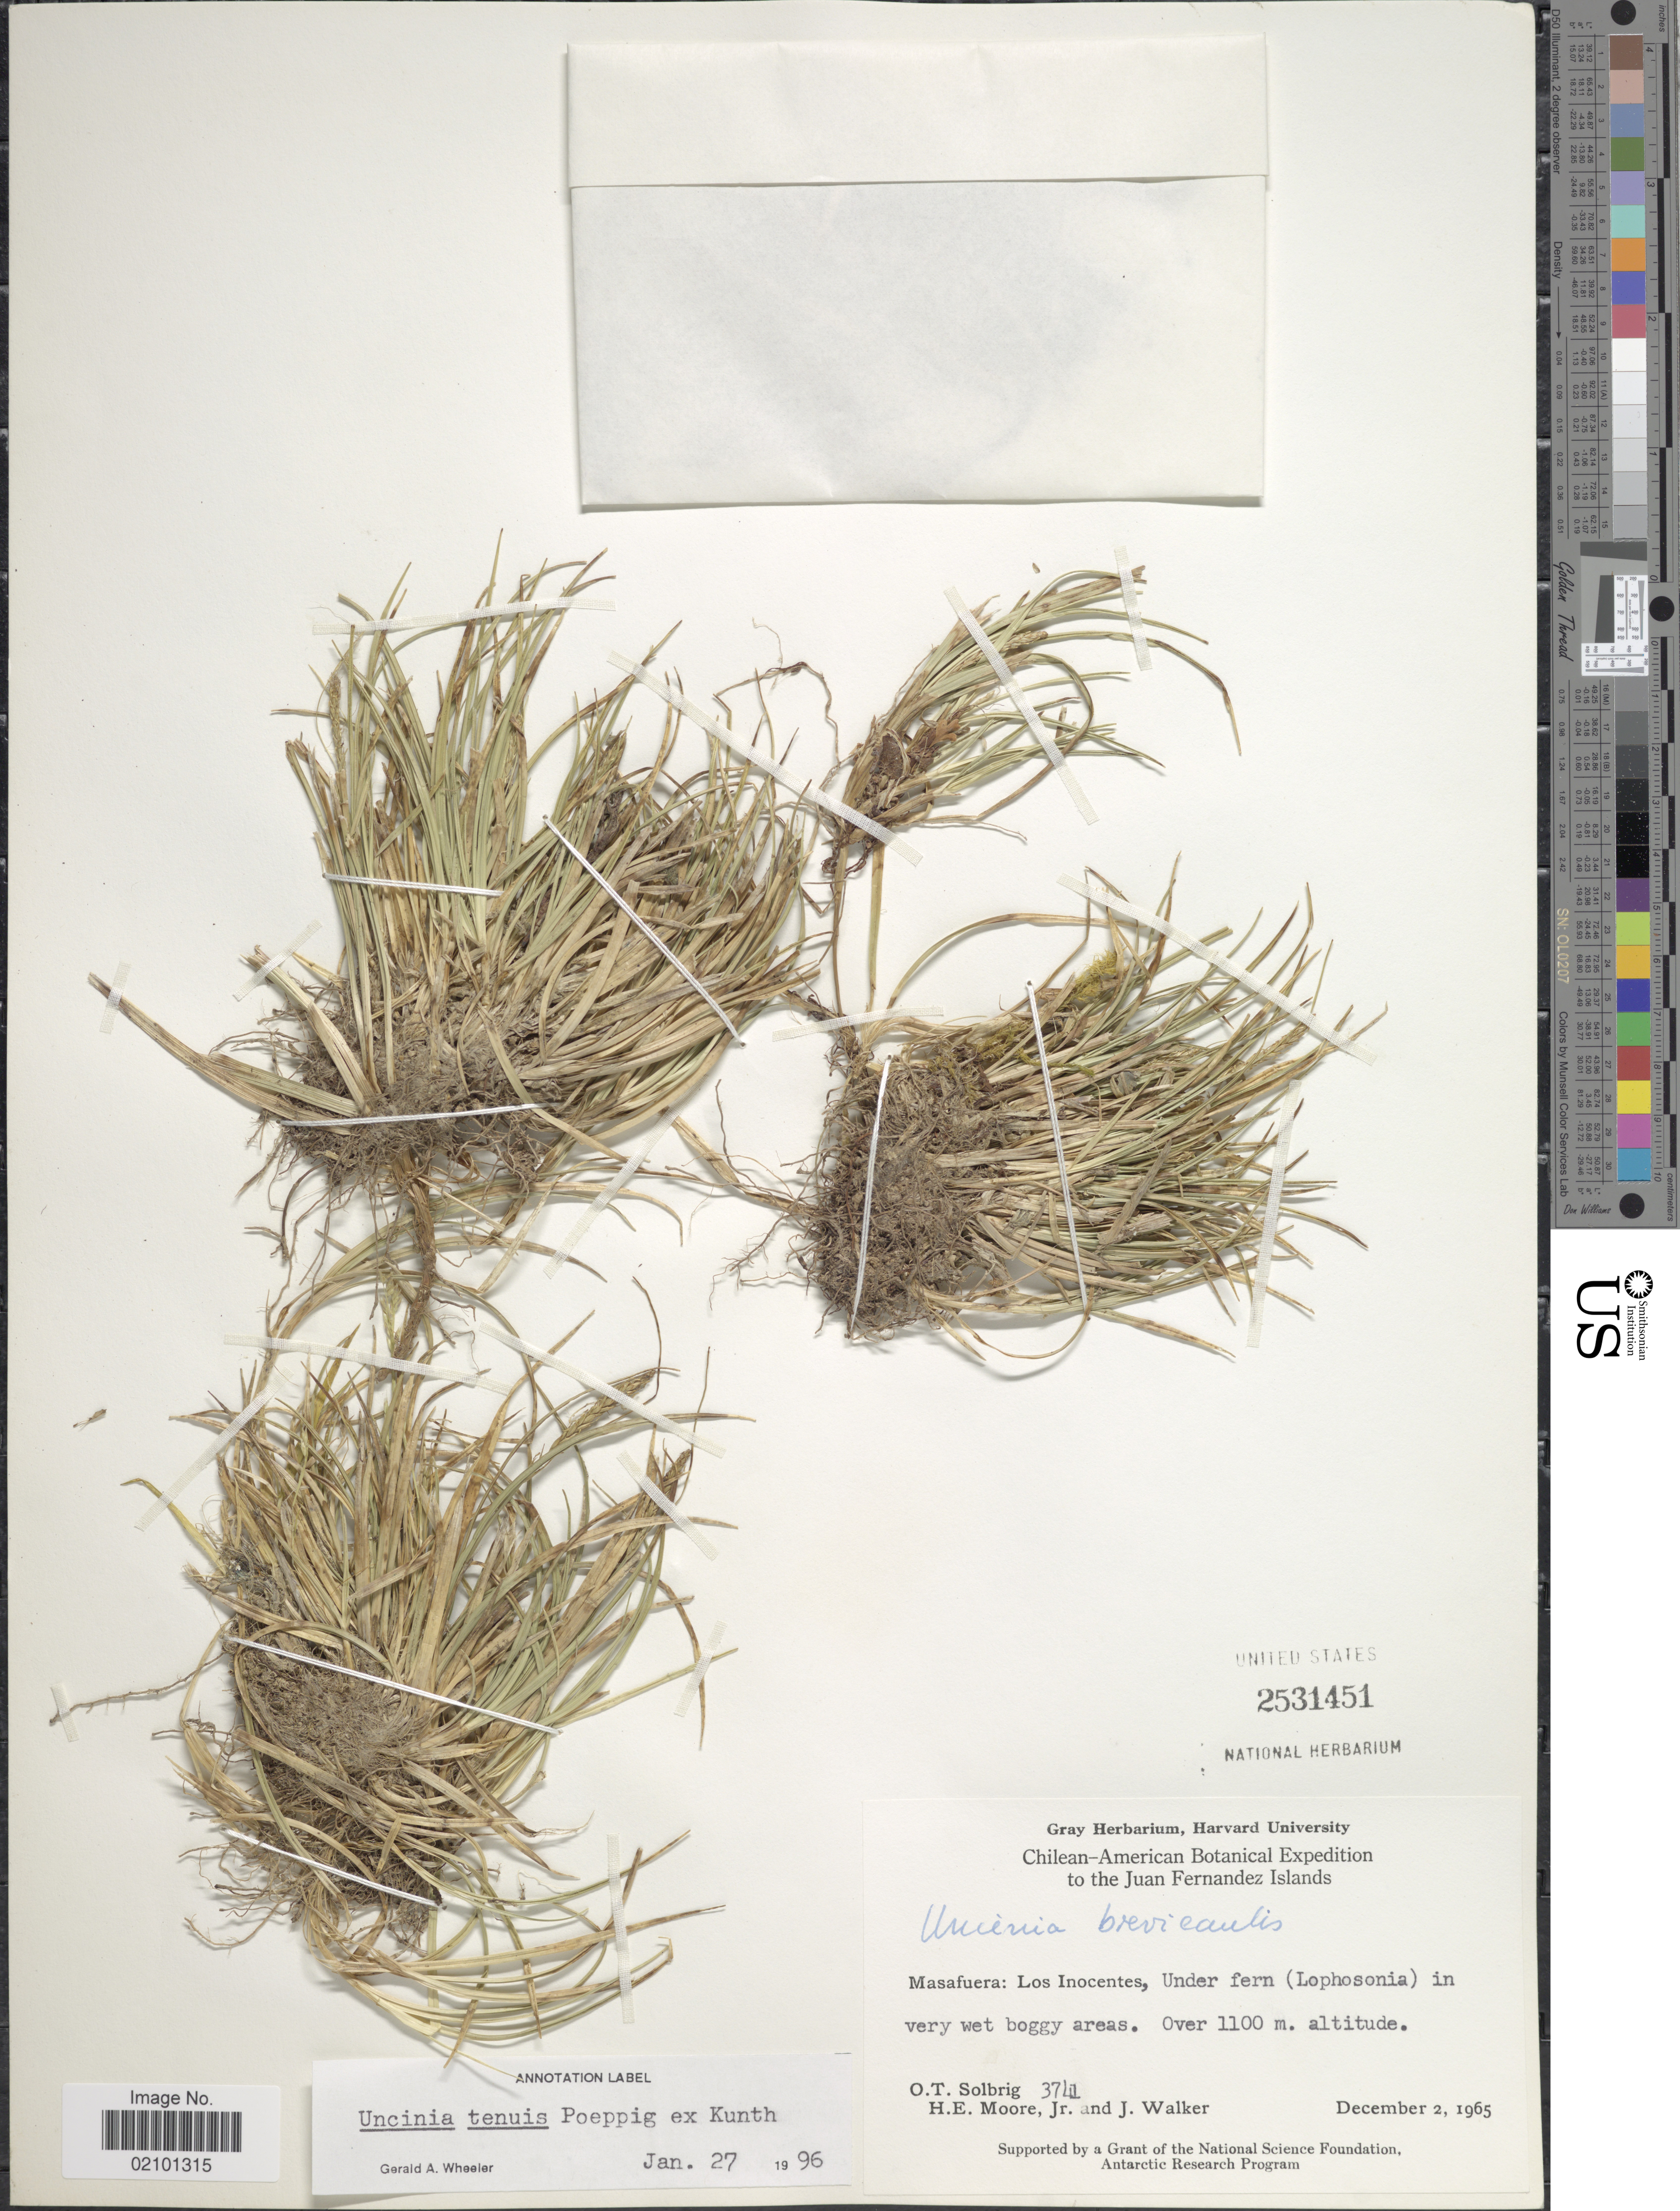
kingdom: Plantae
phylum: Tracheophyta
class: Liliopsida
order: Poales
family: Cyperaceae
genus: Carex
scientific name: Carex firmula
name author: (Kük.) J.R. Starr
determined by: Strong, Mark T., (BOT), Smithsonian Institution - National Museum of Natural History (UNITED STATES)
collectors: O. T. Solbrig, H. Moore & J. Walker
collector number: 3741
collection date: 1965-12-02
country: Chile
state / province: Valparaíso (V)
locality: Masafuera: Los Inocentes, Under fern (Lophosonia) in very wet boggy areas. Chilean-American. Juan Fernandez Islands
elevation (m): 1100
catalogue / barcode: US 2531451